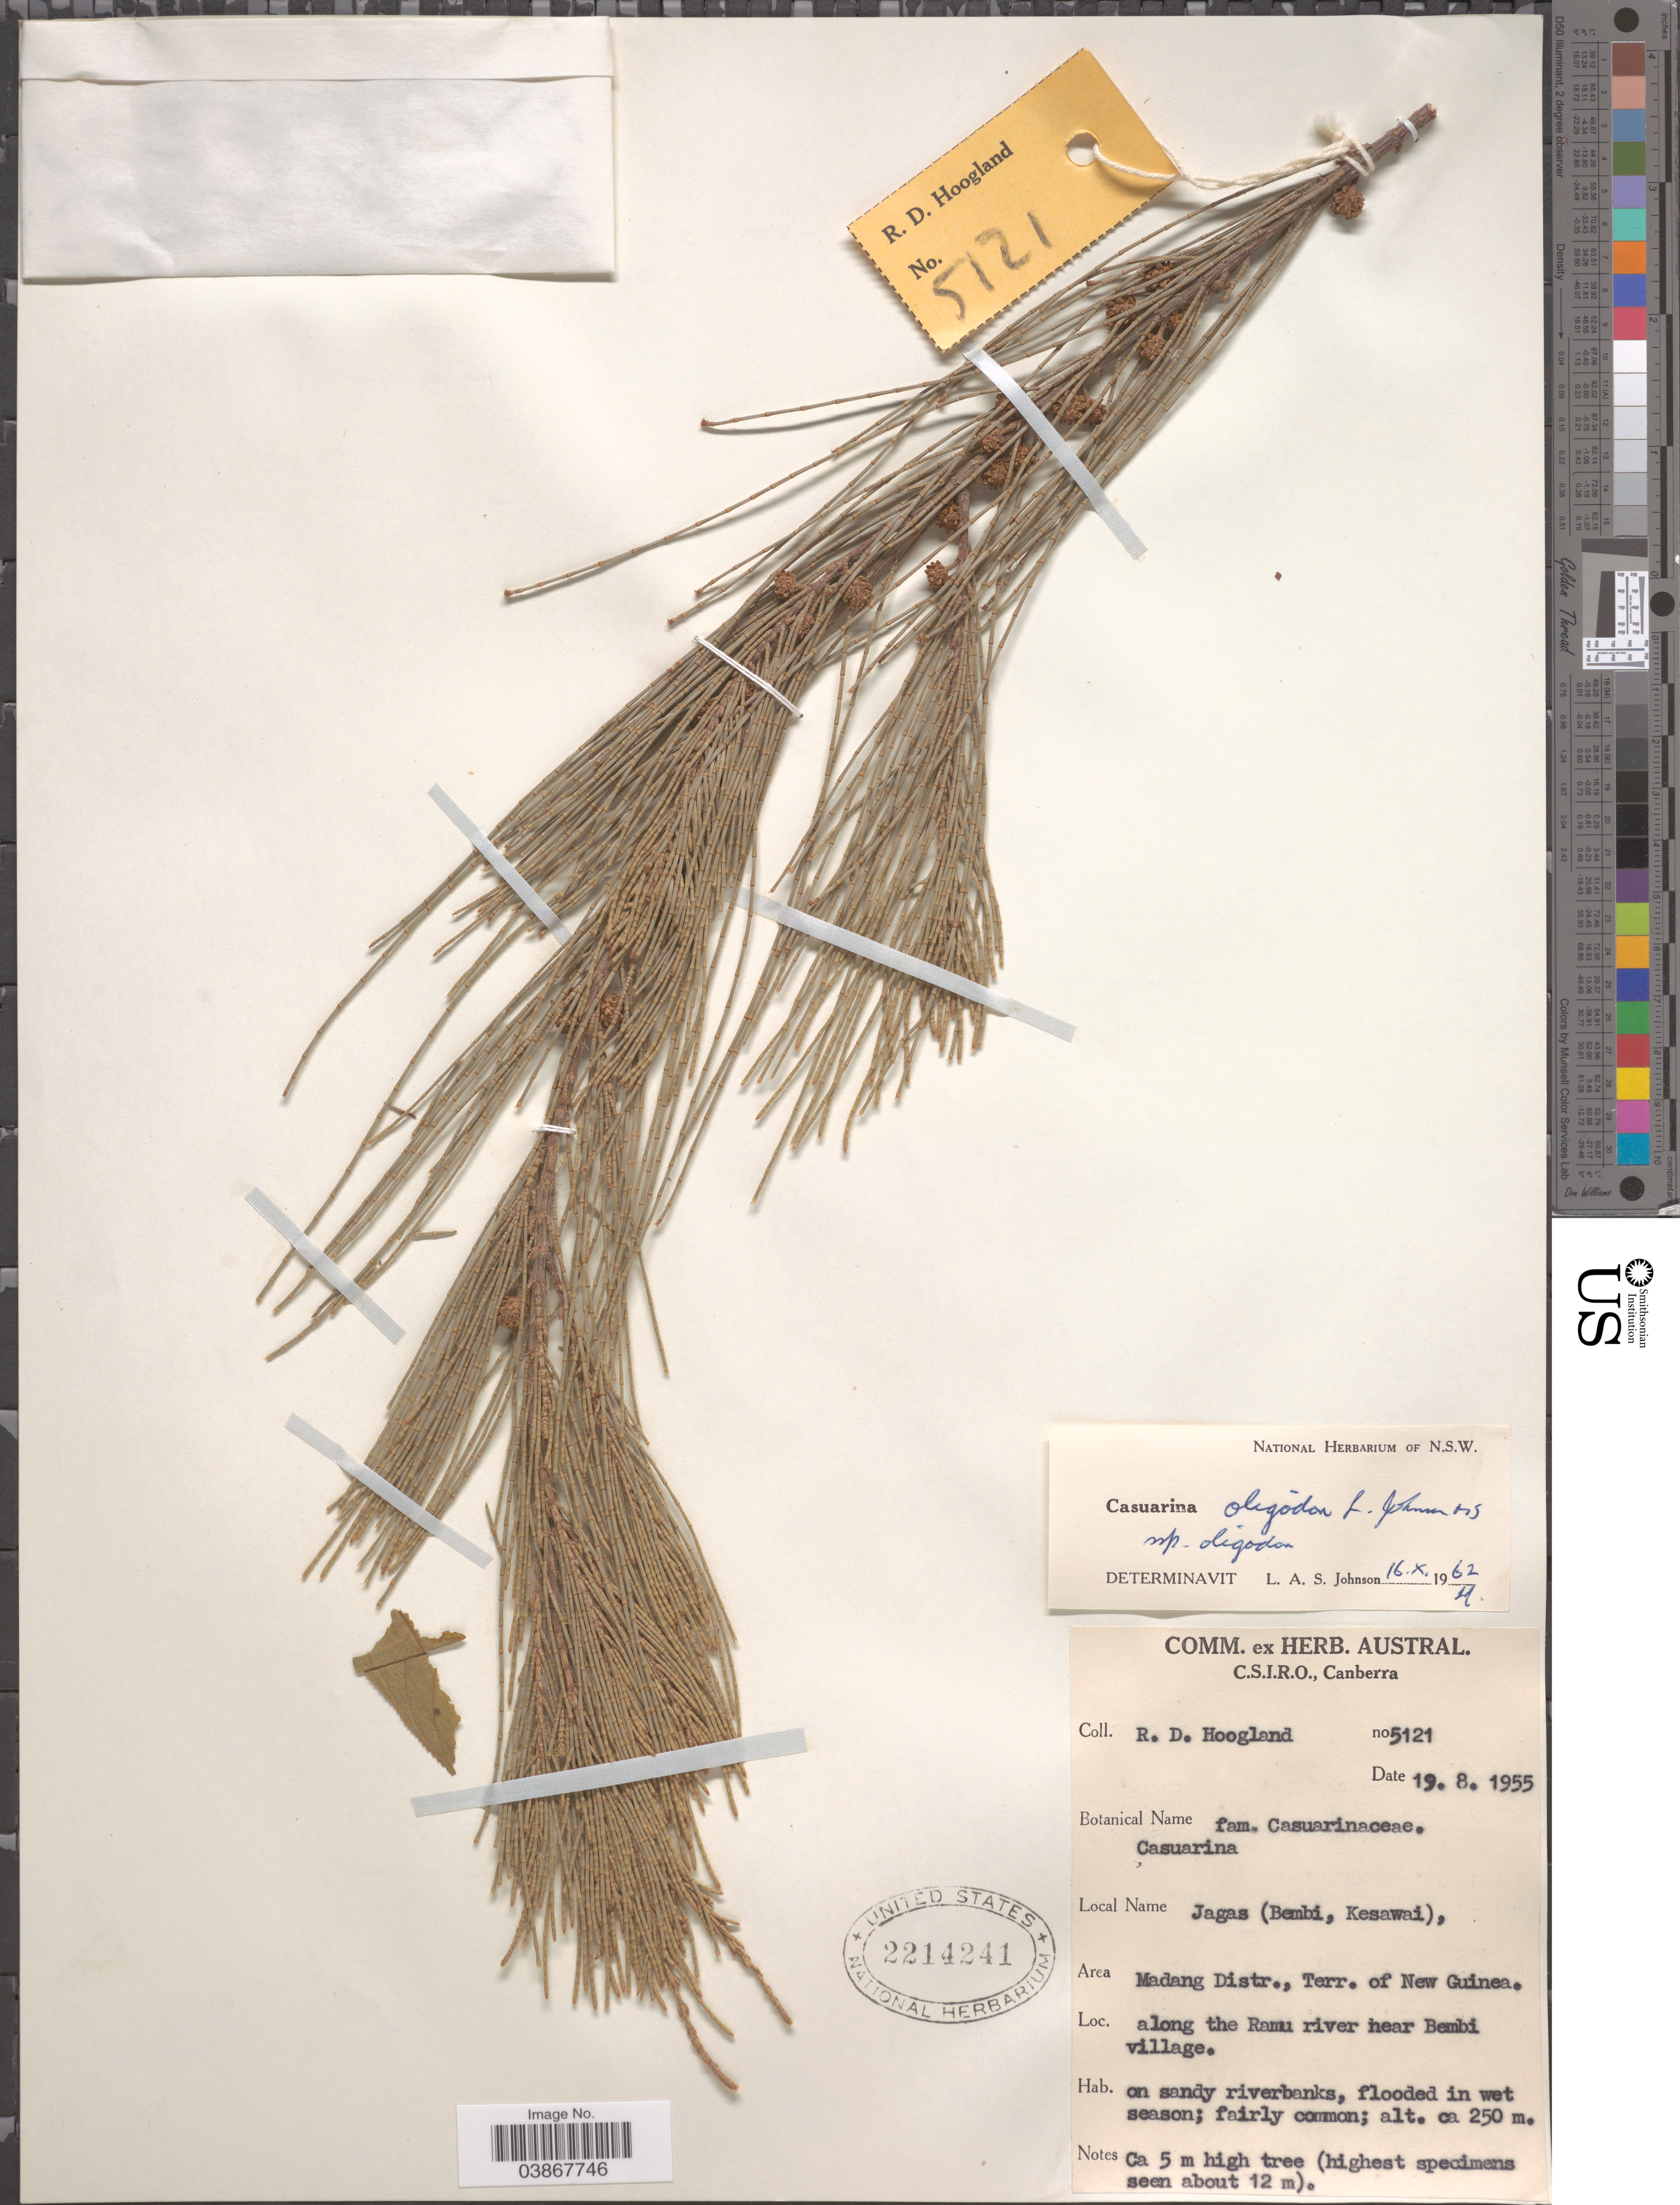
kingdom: Plantae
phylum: Tracheophyta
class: Magnoliopsida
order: Fagales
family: Casuarinaceae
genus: Casuarina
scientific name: Casuarina oligodon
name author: L.A.S. Johnson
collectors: R. D. Hoogland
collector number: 5121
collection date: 1955-08-19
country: Papua New Guinea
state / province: Madang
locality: Madang Distr., Terr. of New Guinea, along the Ramu river near Bembi village.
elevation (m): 250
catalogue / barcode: US 2214241